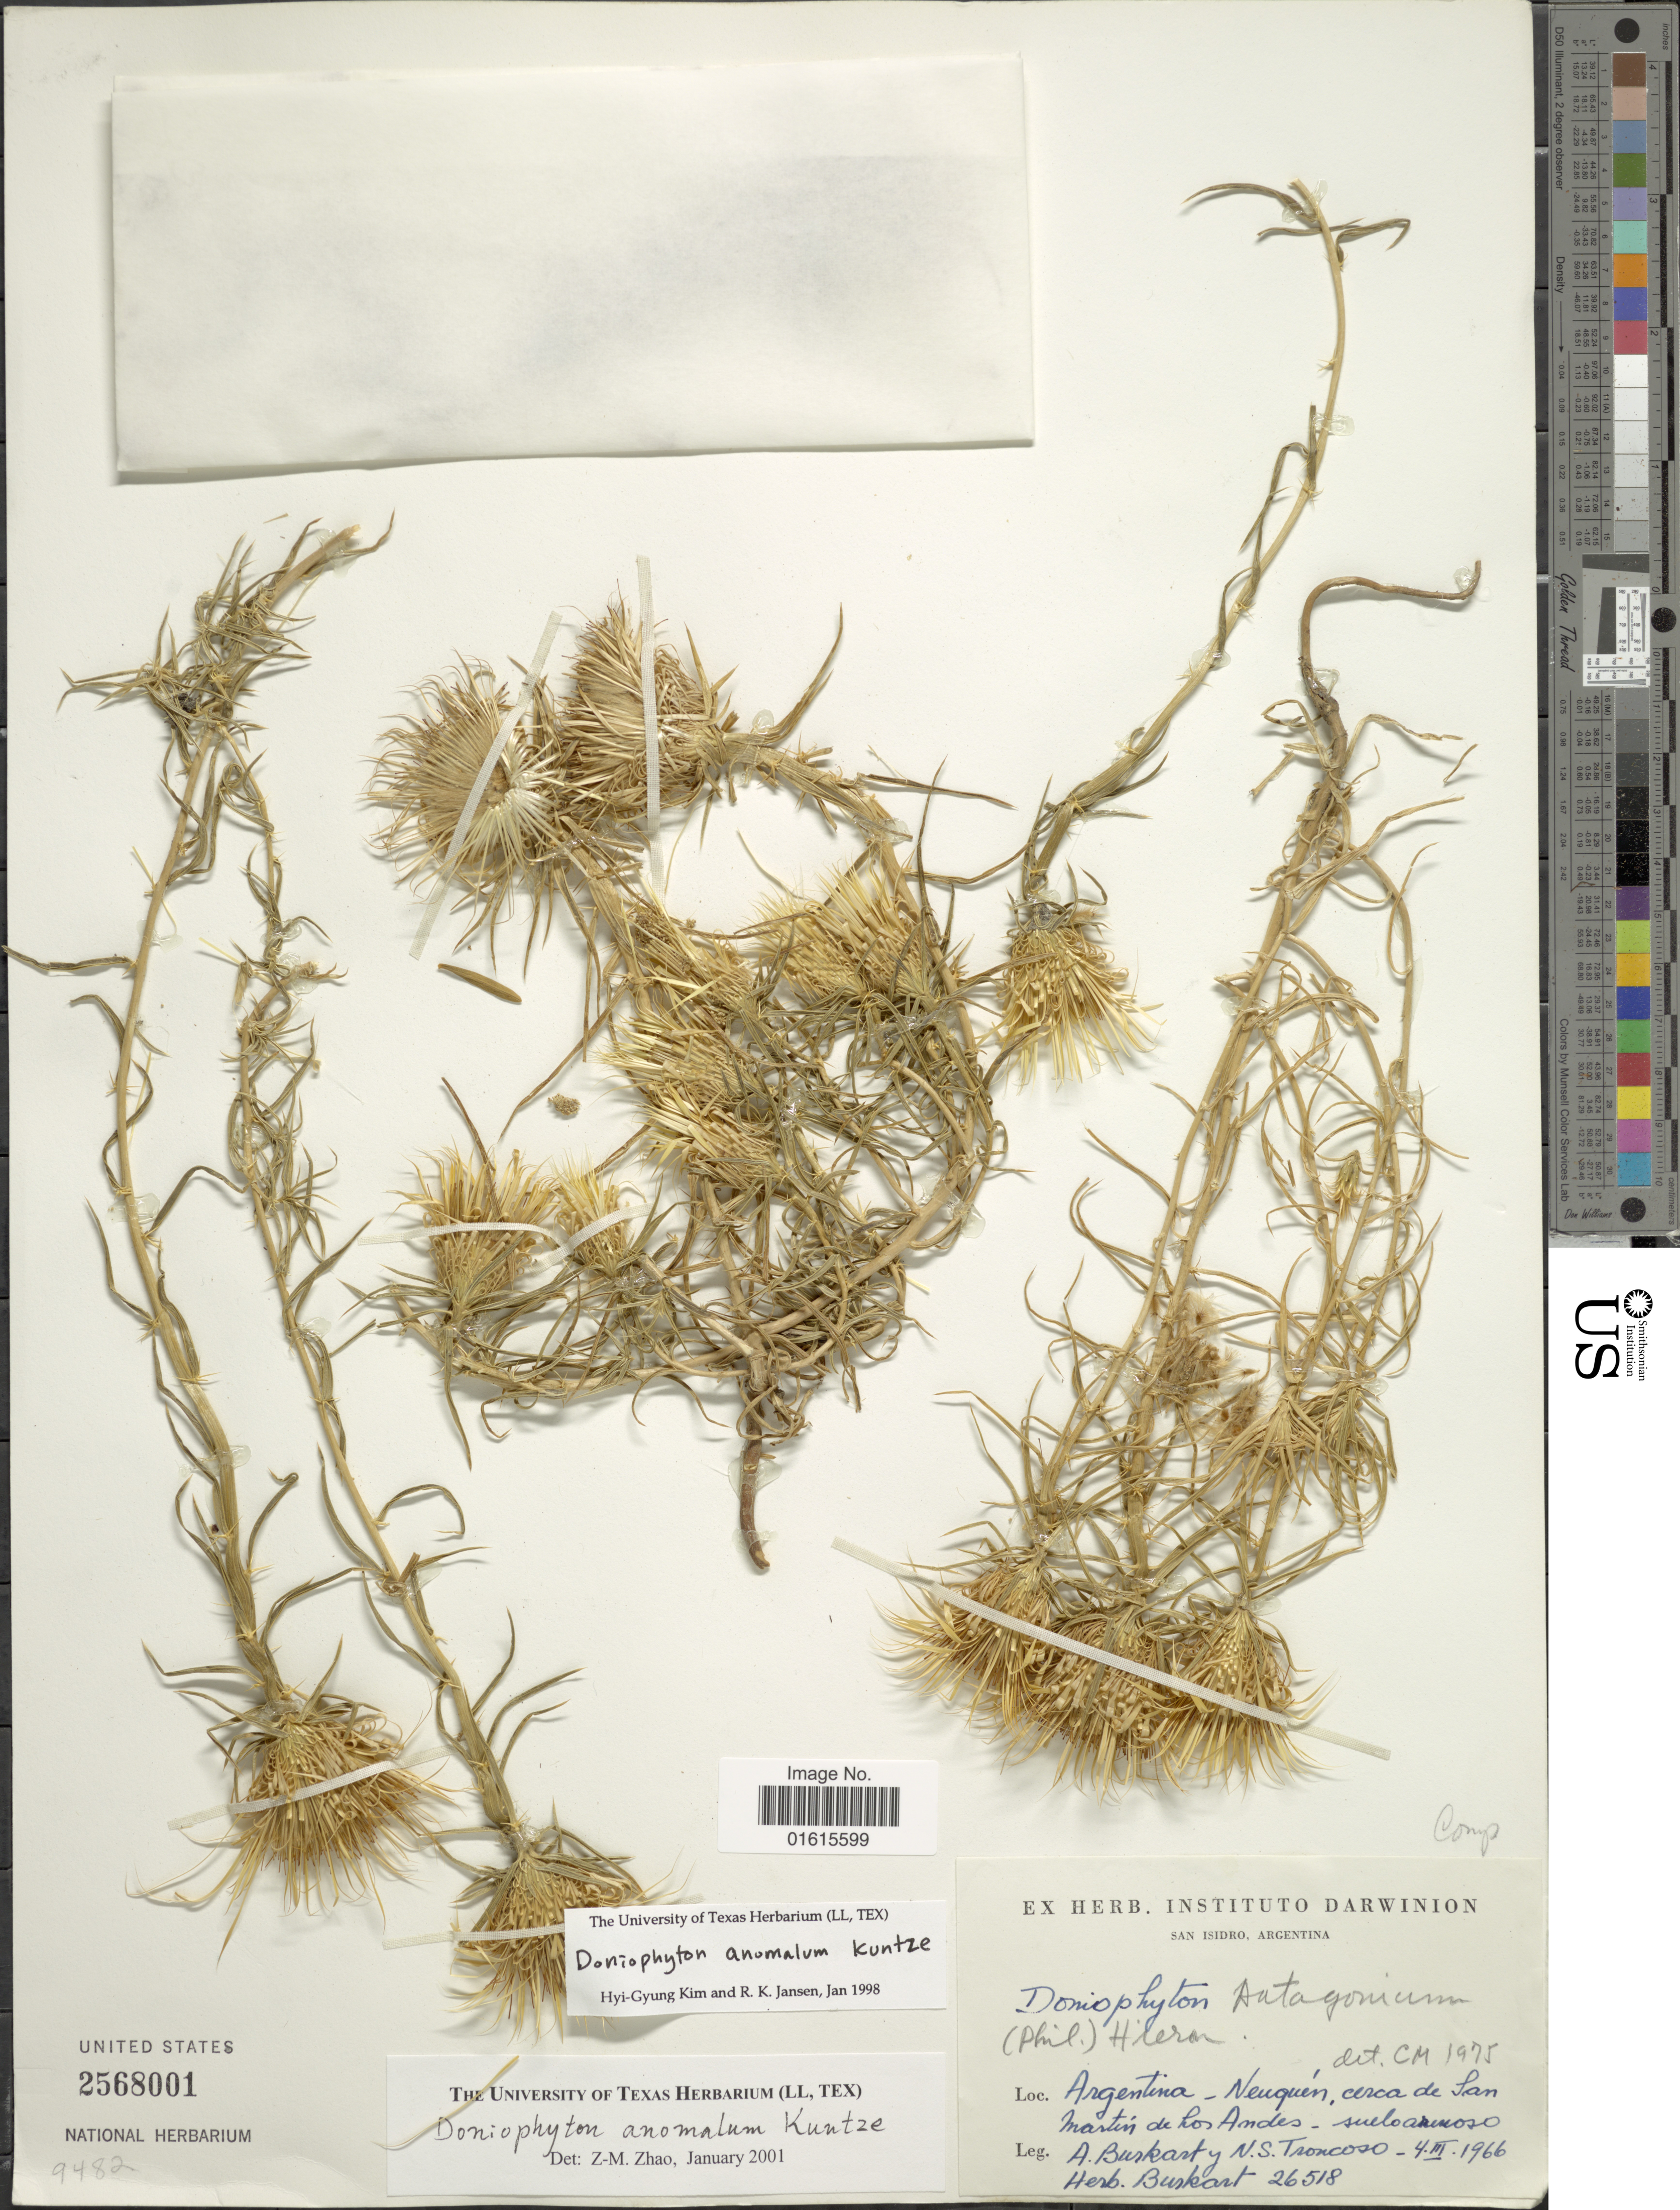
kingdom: Plantae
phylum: Tracheophyta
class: Magnoliopsida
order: Asterales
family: Asteraceae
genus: Doniophyton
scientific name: Doniophyton anomalum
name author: (D. Don) Kurtz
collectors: A. E. Burkart & N. Troncoso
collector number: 26518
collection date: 1966-03-04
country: Argentina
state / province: Neuquen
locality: San Isidro, Neuquen, cerca de San Martin de los Andes.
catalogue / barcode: US 2568001